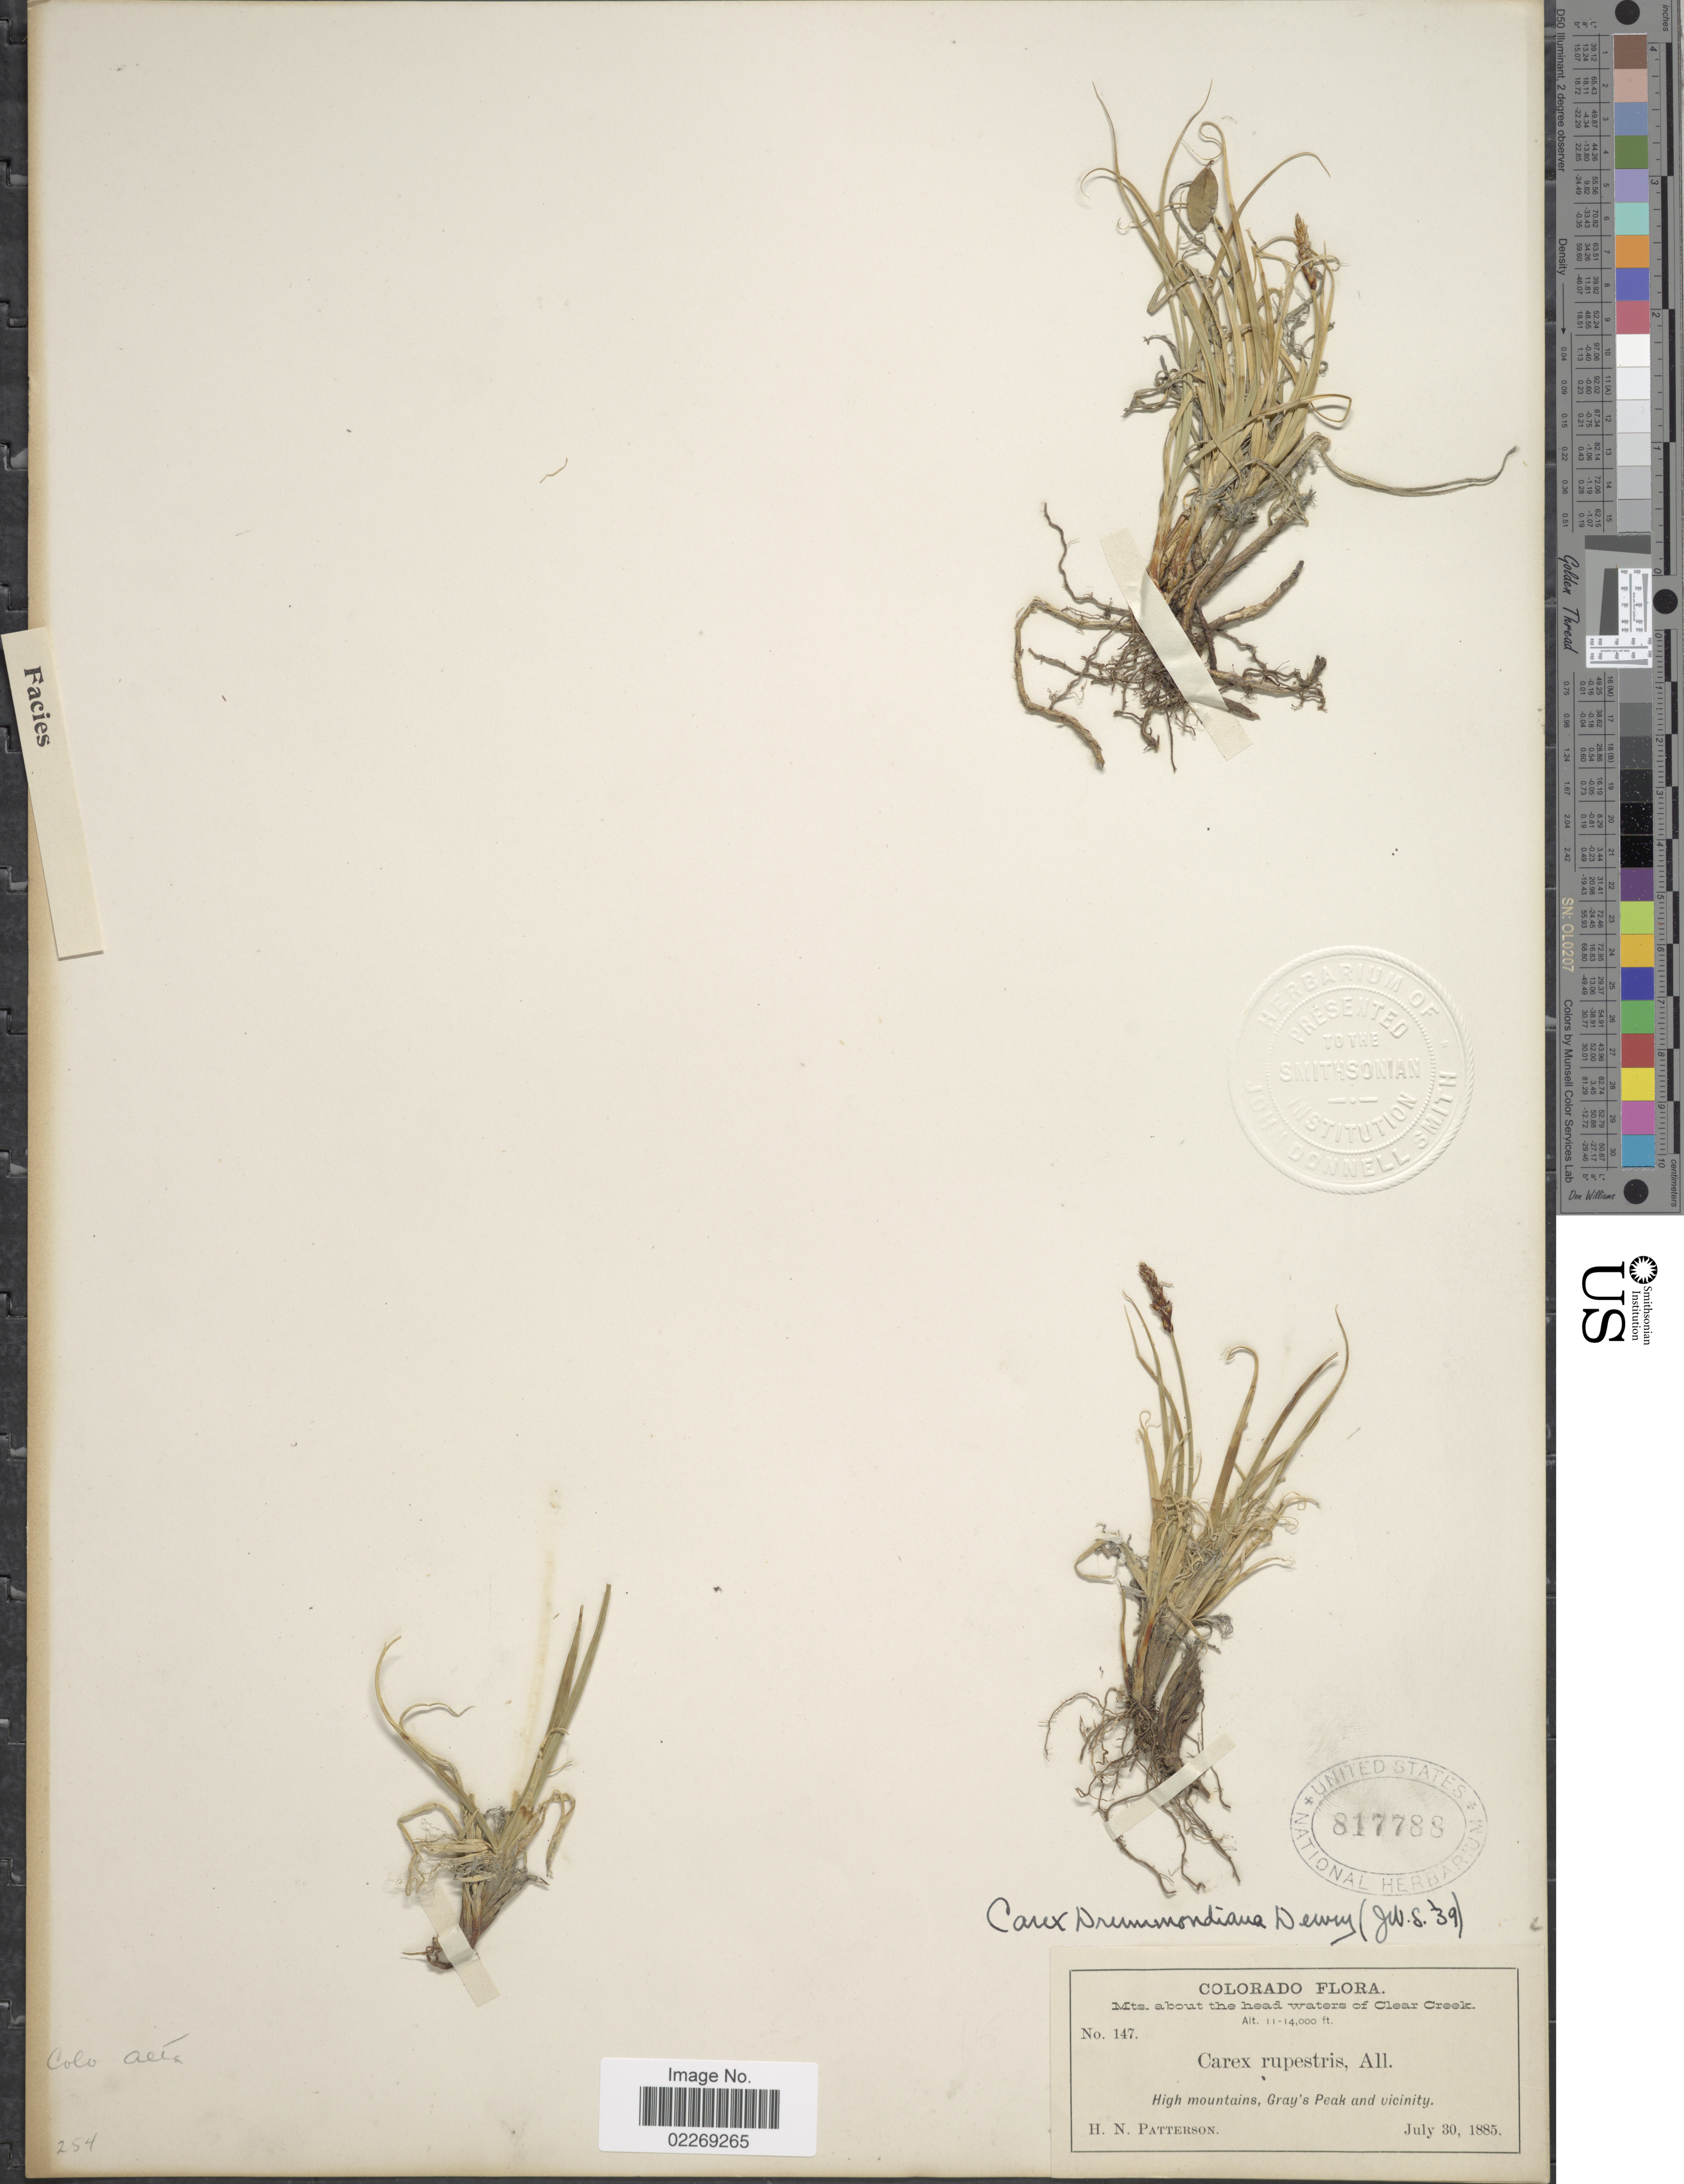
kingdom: Plantae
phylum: Tracheophyta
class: Liliopsida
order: Poales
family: Cyperaceae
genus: Carex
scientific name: Carex rupestris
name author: All.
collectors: H. N. Patterson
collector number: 147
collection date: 1885-07-30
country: United States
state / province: Colorado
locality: Mts. about the head waters of Clear Creek. High Mountains, Gray's Peak and vicinity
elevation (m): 3353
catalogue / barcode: US 817788